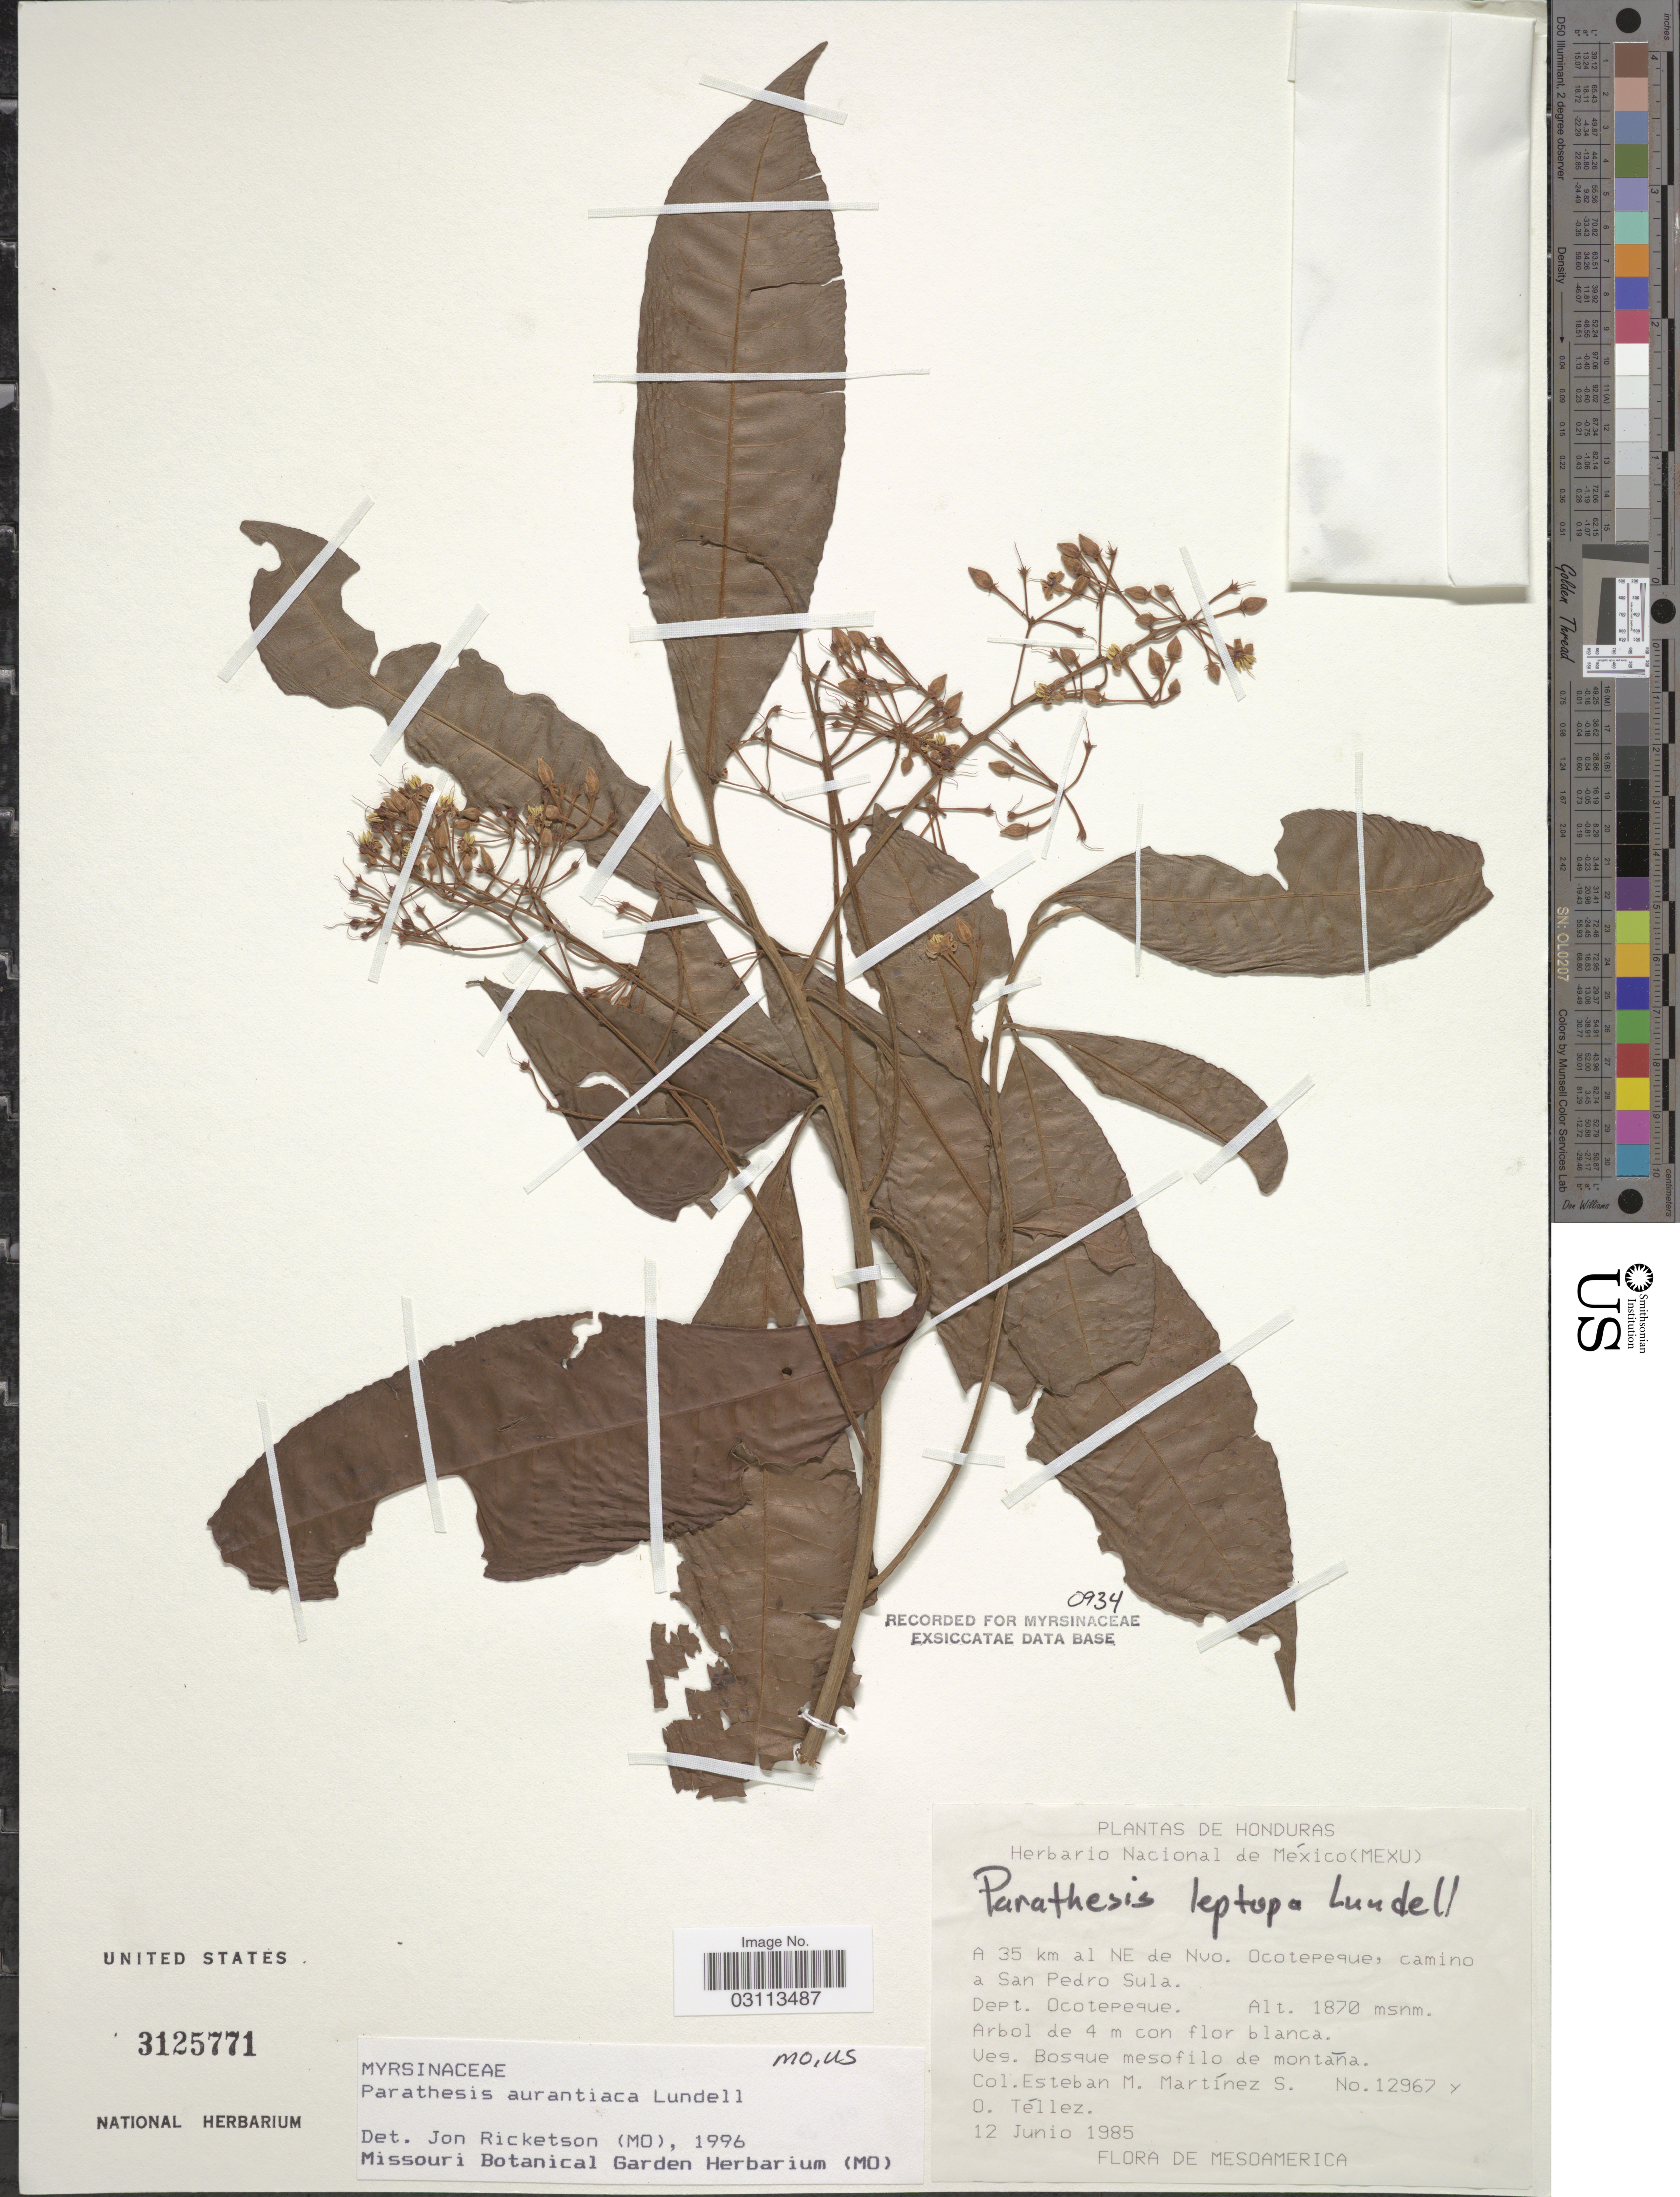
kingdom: Plantae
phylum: Tracheophyta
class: Magnoliopsida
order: Ericales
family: Primulaceae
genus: Parathesis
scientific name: Parathesis aurantiaca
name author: Lundell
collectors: E. M. Martínez S. & O. Tellez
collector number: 12967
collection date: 1985-06-12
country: Honduras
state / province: Ocotepeque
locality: A 35 km al NE de Nvo. Ocotepeque, camino a San Pedro Sula. Dept. Ocotepeque.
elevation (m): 1870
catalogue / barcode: US 3125771